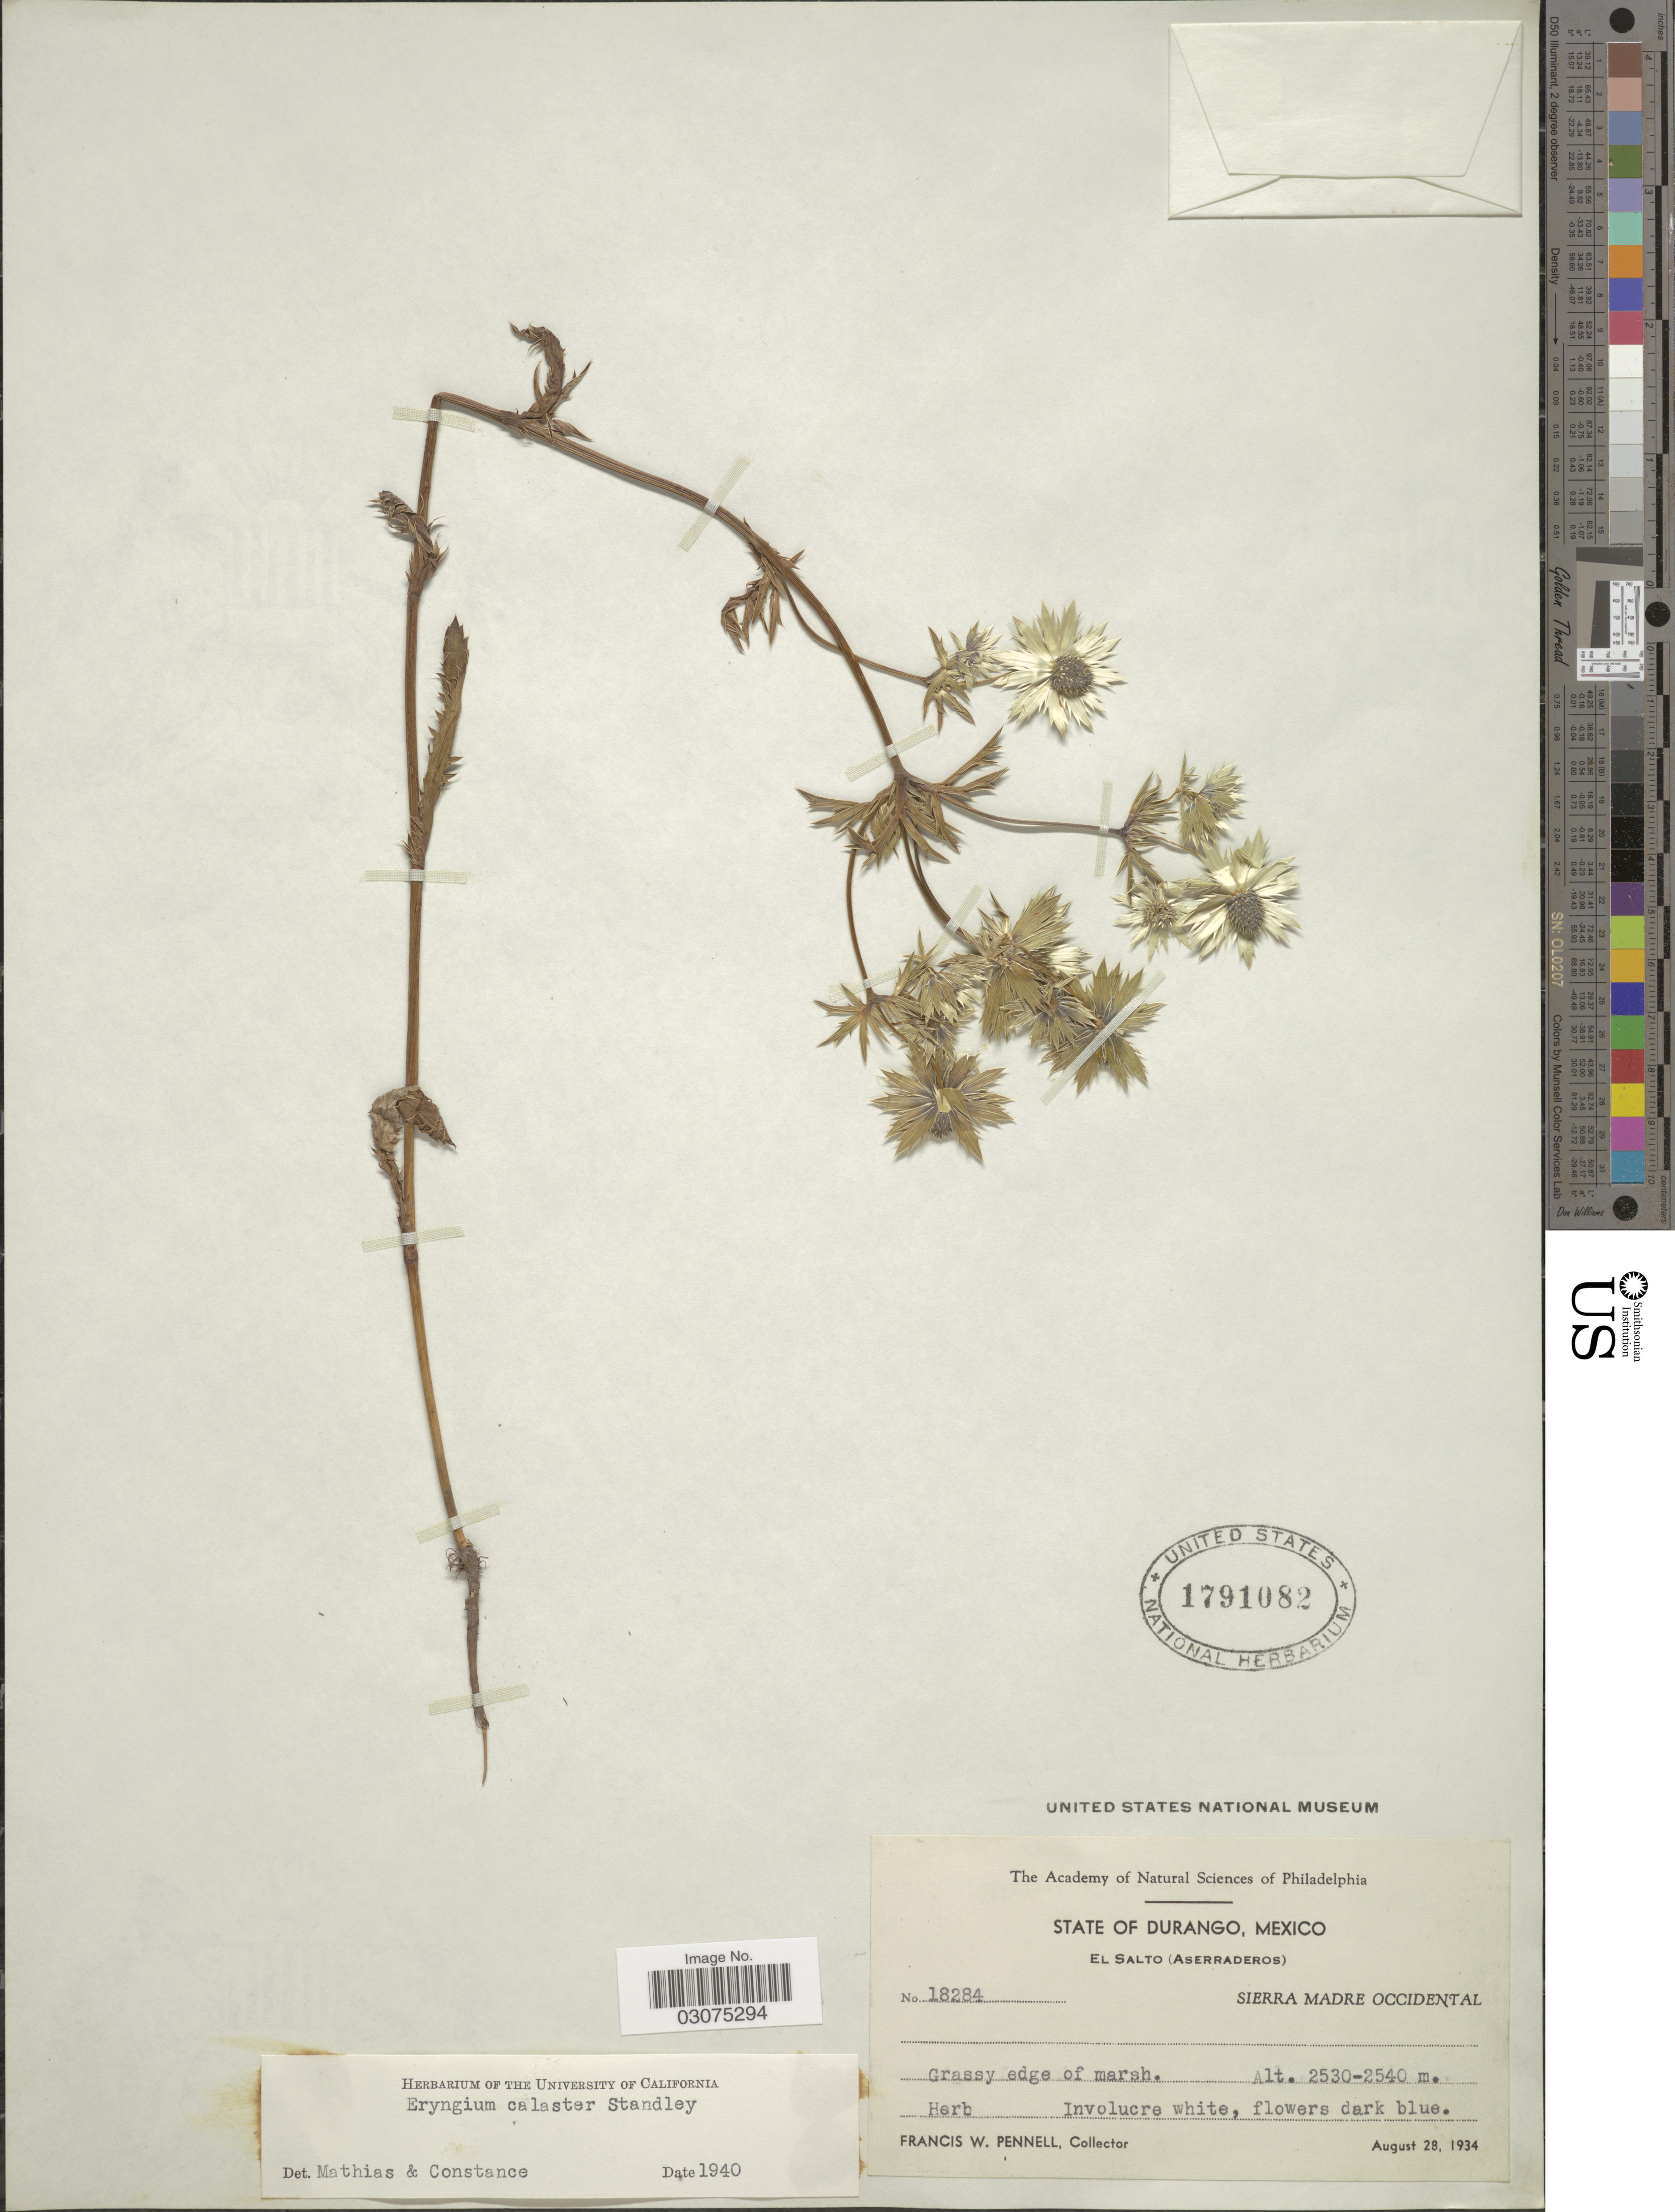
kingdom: Plantae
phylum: Tracheophyta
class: Magnoliopsida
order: Apiales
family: Apiaceae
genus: Eryngium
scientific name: Eryngium calaster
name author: Standl.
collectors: F. W. Pennell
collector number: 18284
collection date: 1934-08-28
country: Mexico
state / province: Durango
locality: El Salto (Aserraderos). Sierra Madre Occidental.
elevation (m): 2530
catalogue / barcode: US 1791082